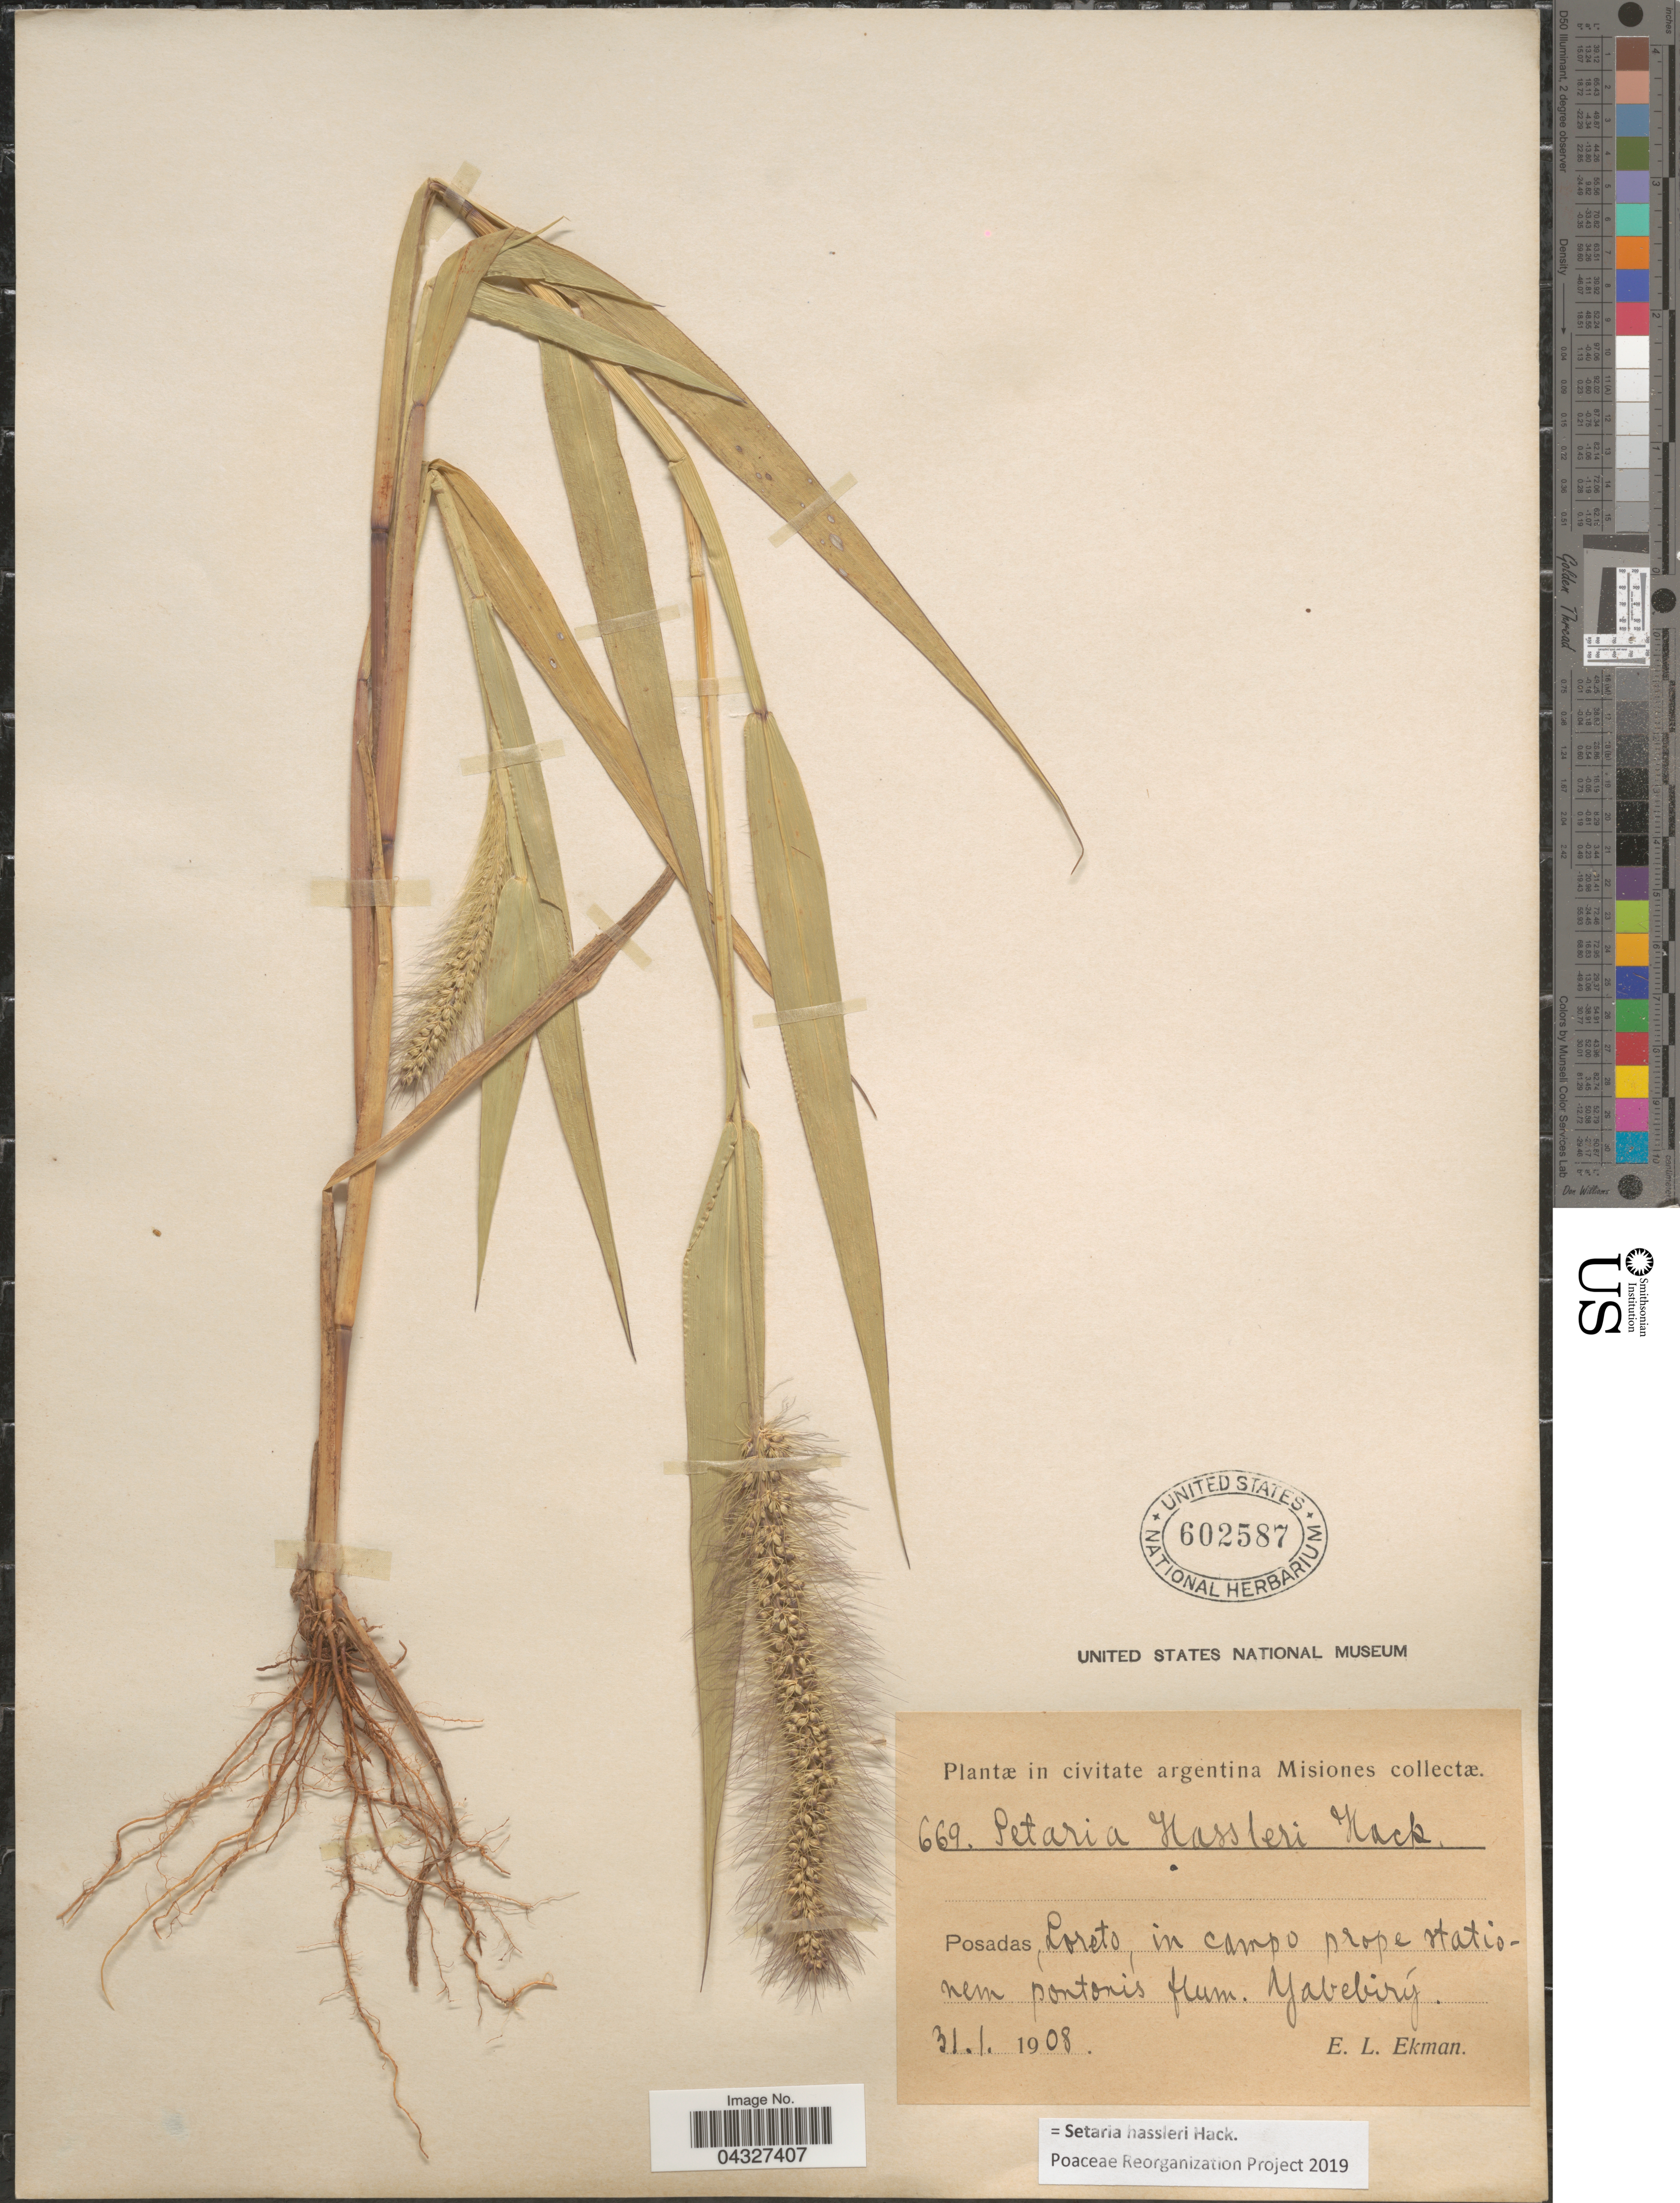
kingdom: Plantae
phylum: Tracheophyta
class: Liliopsida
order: Poales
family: Poaceae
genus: Setaria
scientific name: Setaria hassleri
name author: Hack. in Chodat & Hassl.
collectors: E. L. Ekman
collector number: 669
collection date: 1908-01-31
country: Argentina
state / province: Misiones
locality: Posadas, Loreto, in campo prope stationem pontonis flum. Yabebiry.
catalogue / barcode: US 602587